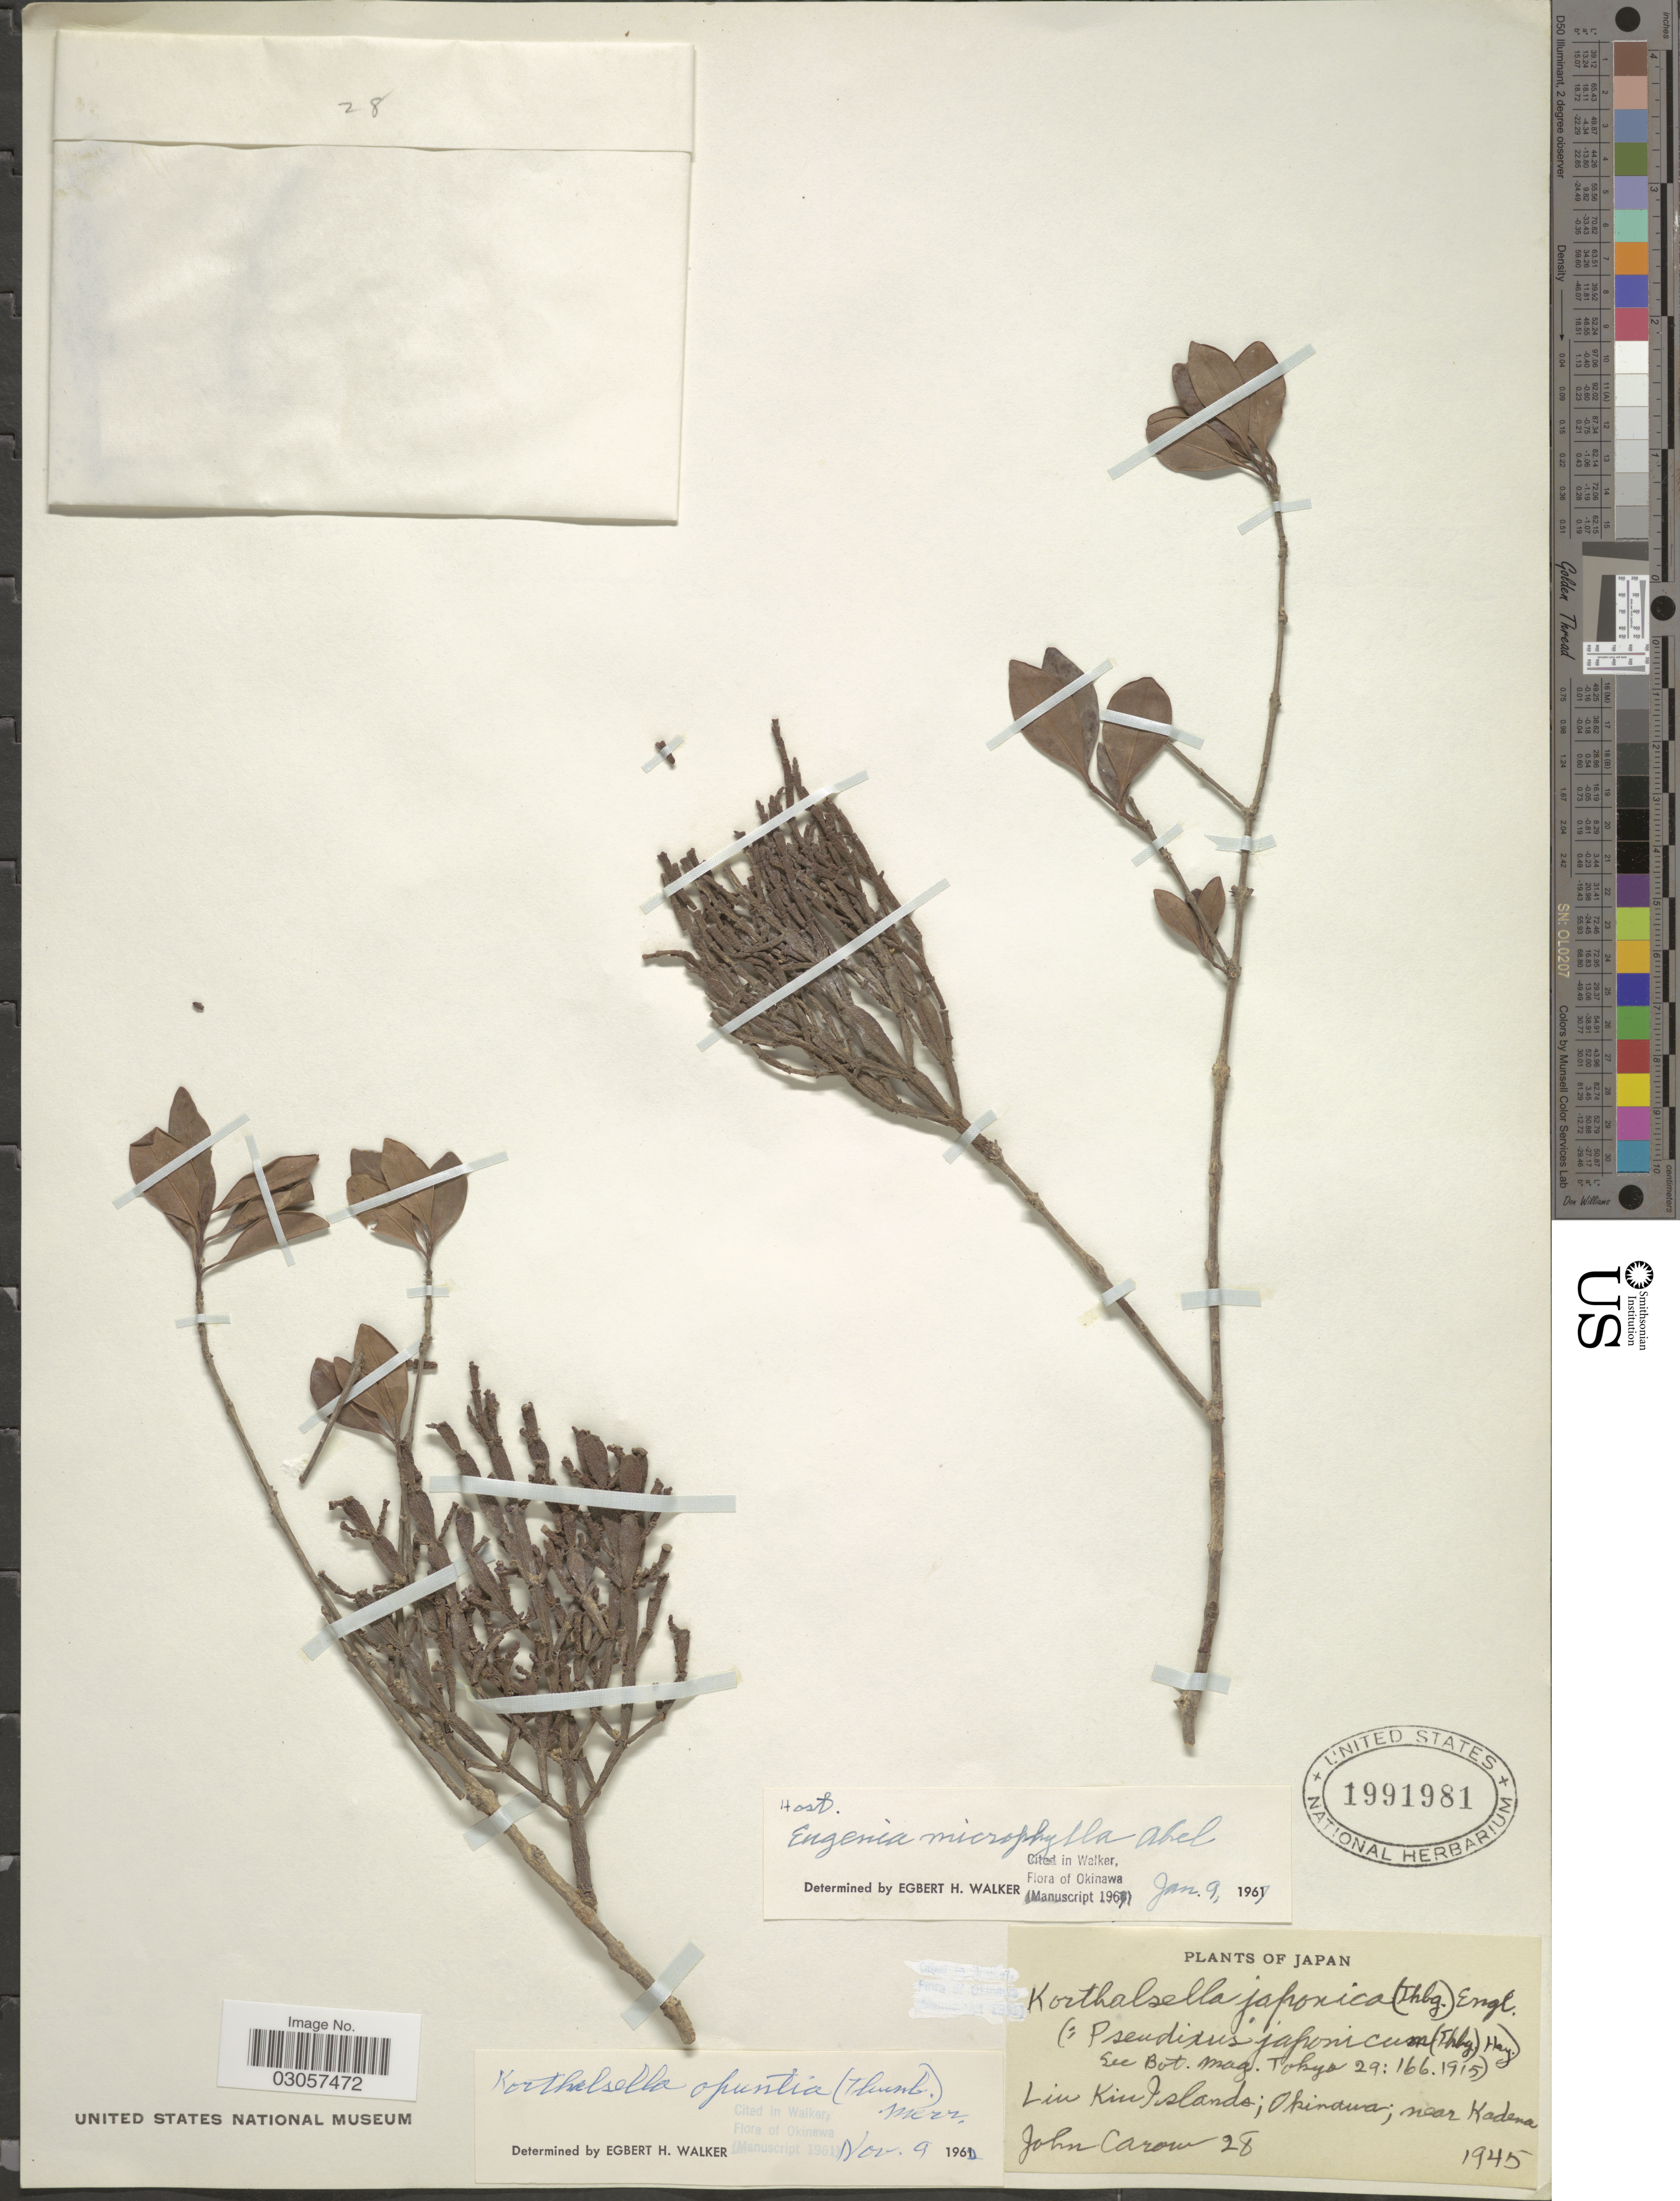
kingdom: Plantae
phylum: Tracheophyta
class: Magnoliopsida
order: Myrtales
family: Myrtaceae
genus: Syzygium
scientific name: Syzygium buxifolium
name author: Hook. & Arn.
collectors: J. Carow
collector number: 28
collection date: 1945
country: Japan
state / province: Okinawa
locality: Liu Kiu Islands; Okinawa; near Kadena.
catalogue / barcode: US 1991981